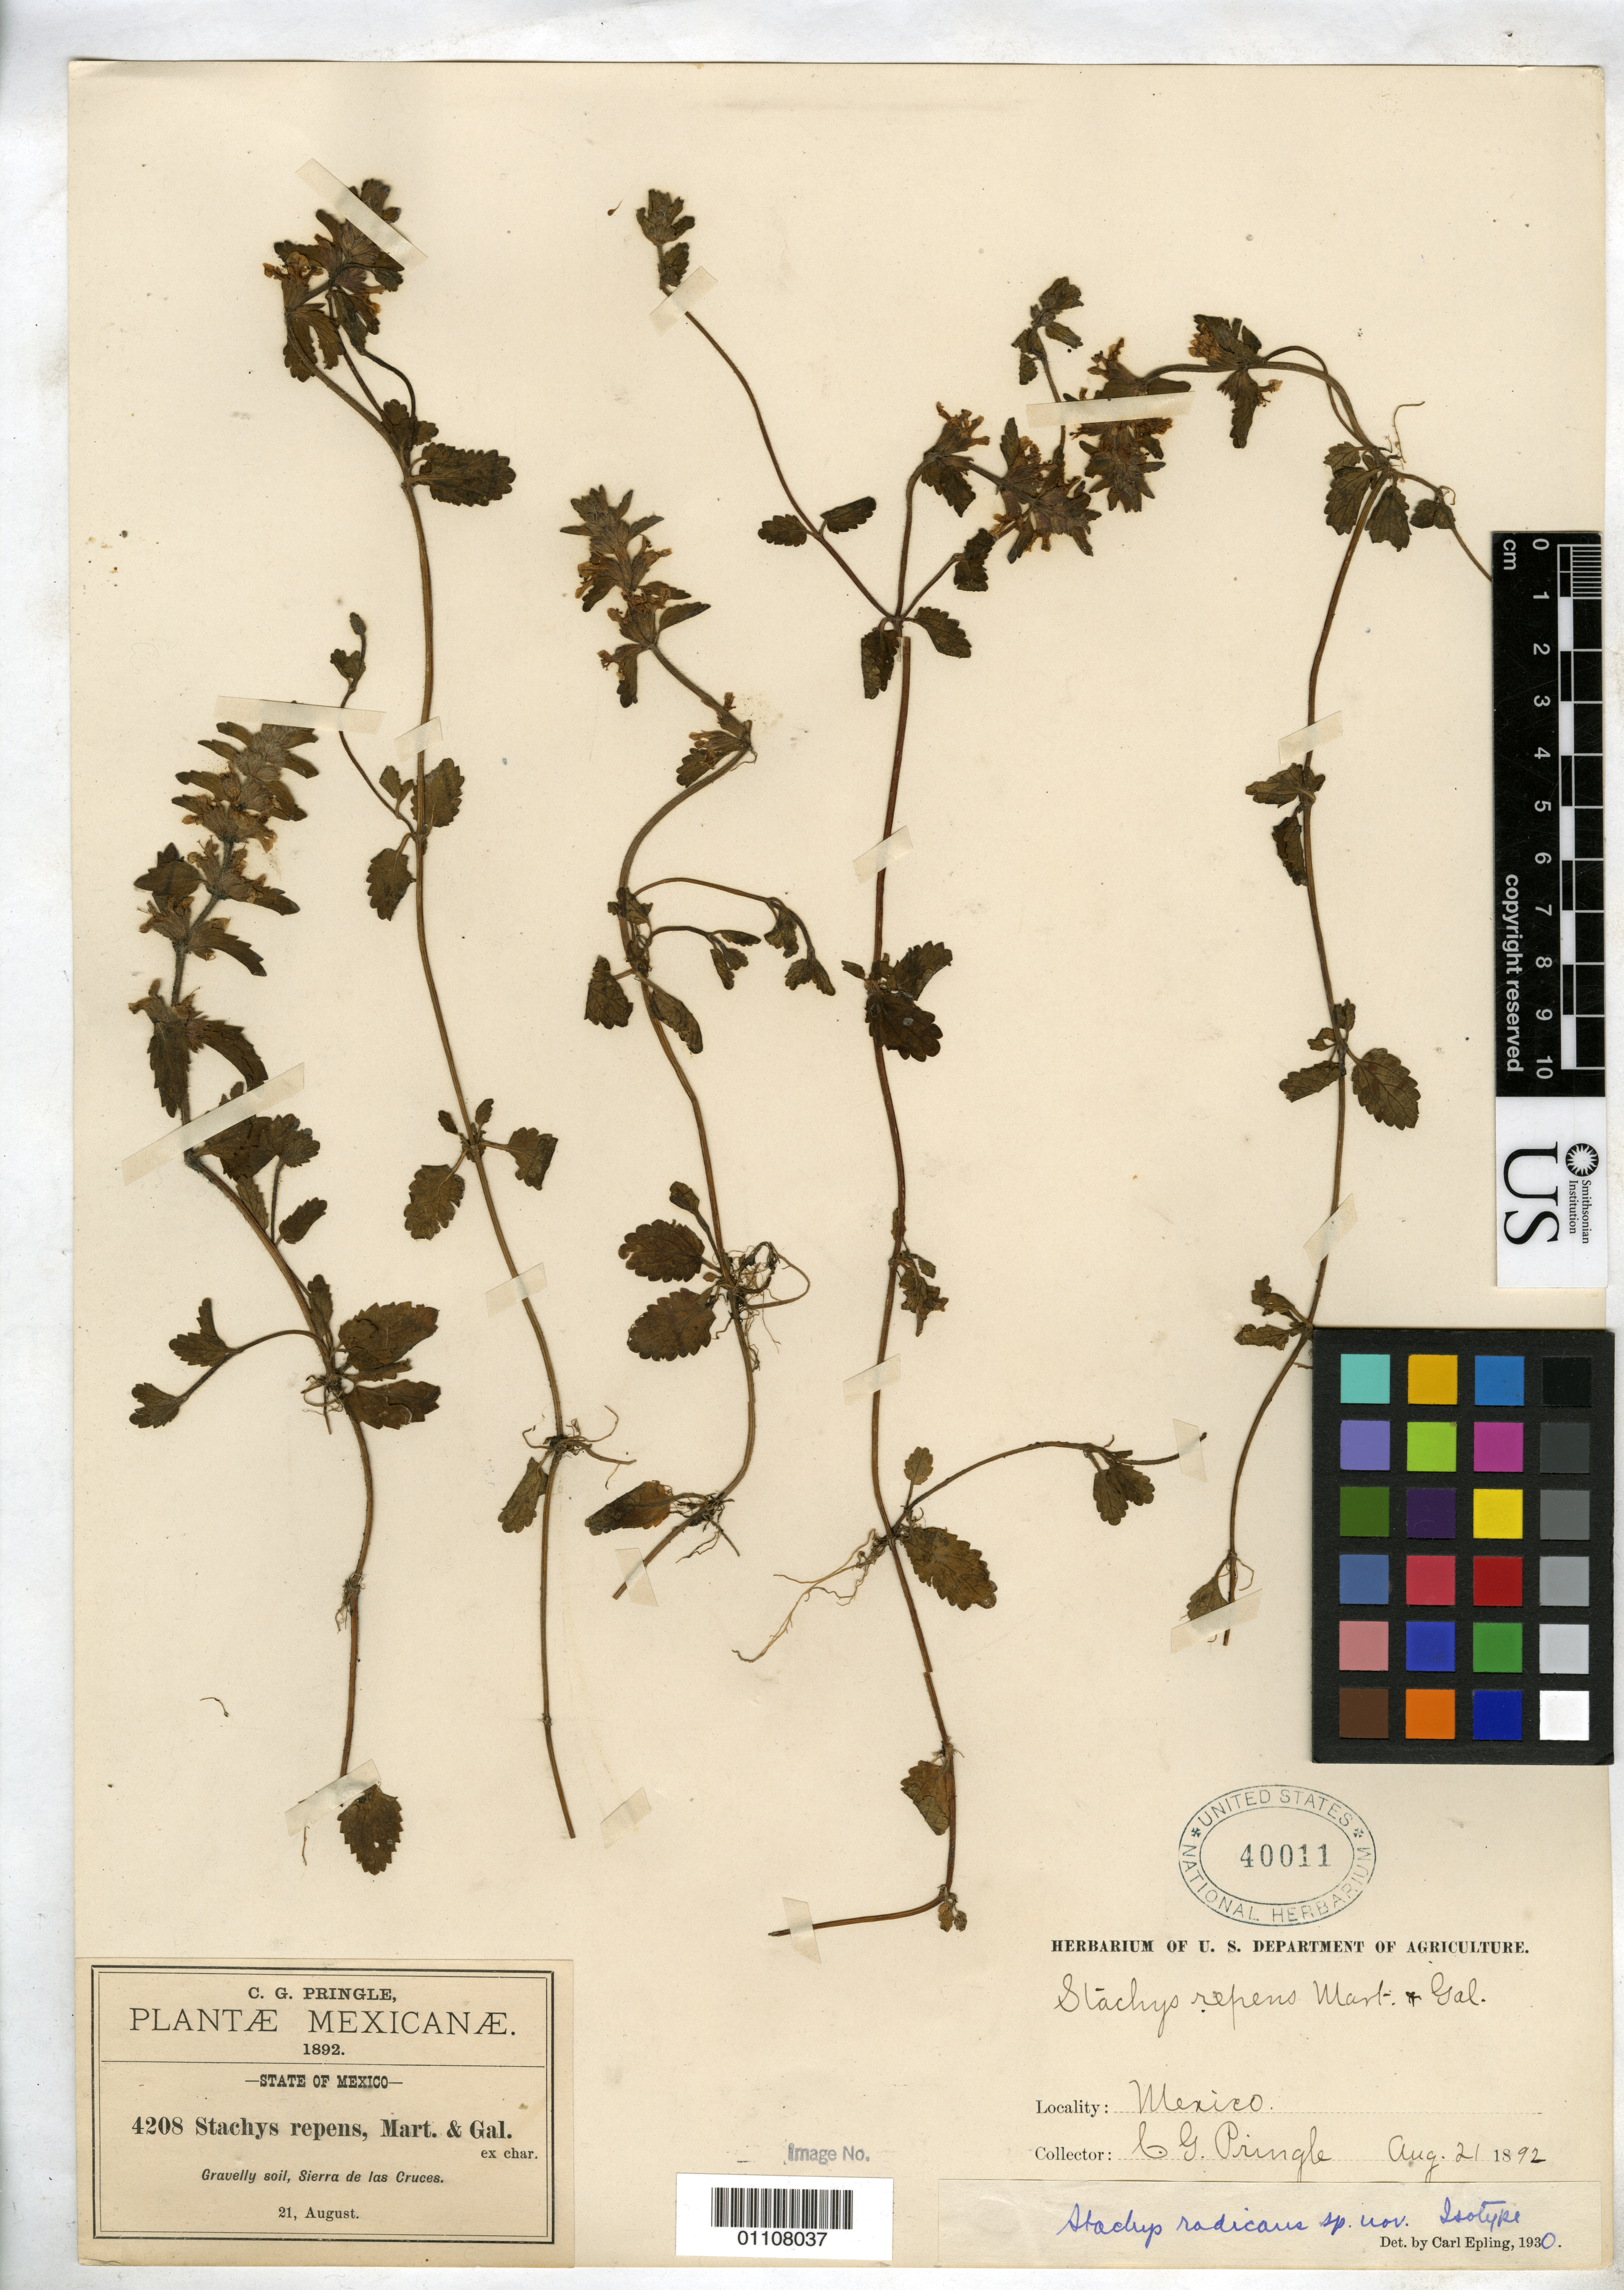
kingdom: Plantae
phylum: Tracheophyta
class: Magnoliopsida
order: Lamiales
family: Lamiaceae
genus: Stachys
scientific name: Stachys radicans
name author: Epling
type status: Isotype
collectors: C. G. Pringle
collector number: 4208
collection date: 1892-08-21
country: Mexico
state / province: México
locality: Sierra de la Cruces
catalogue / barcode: US 40011